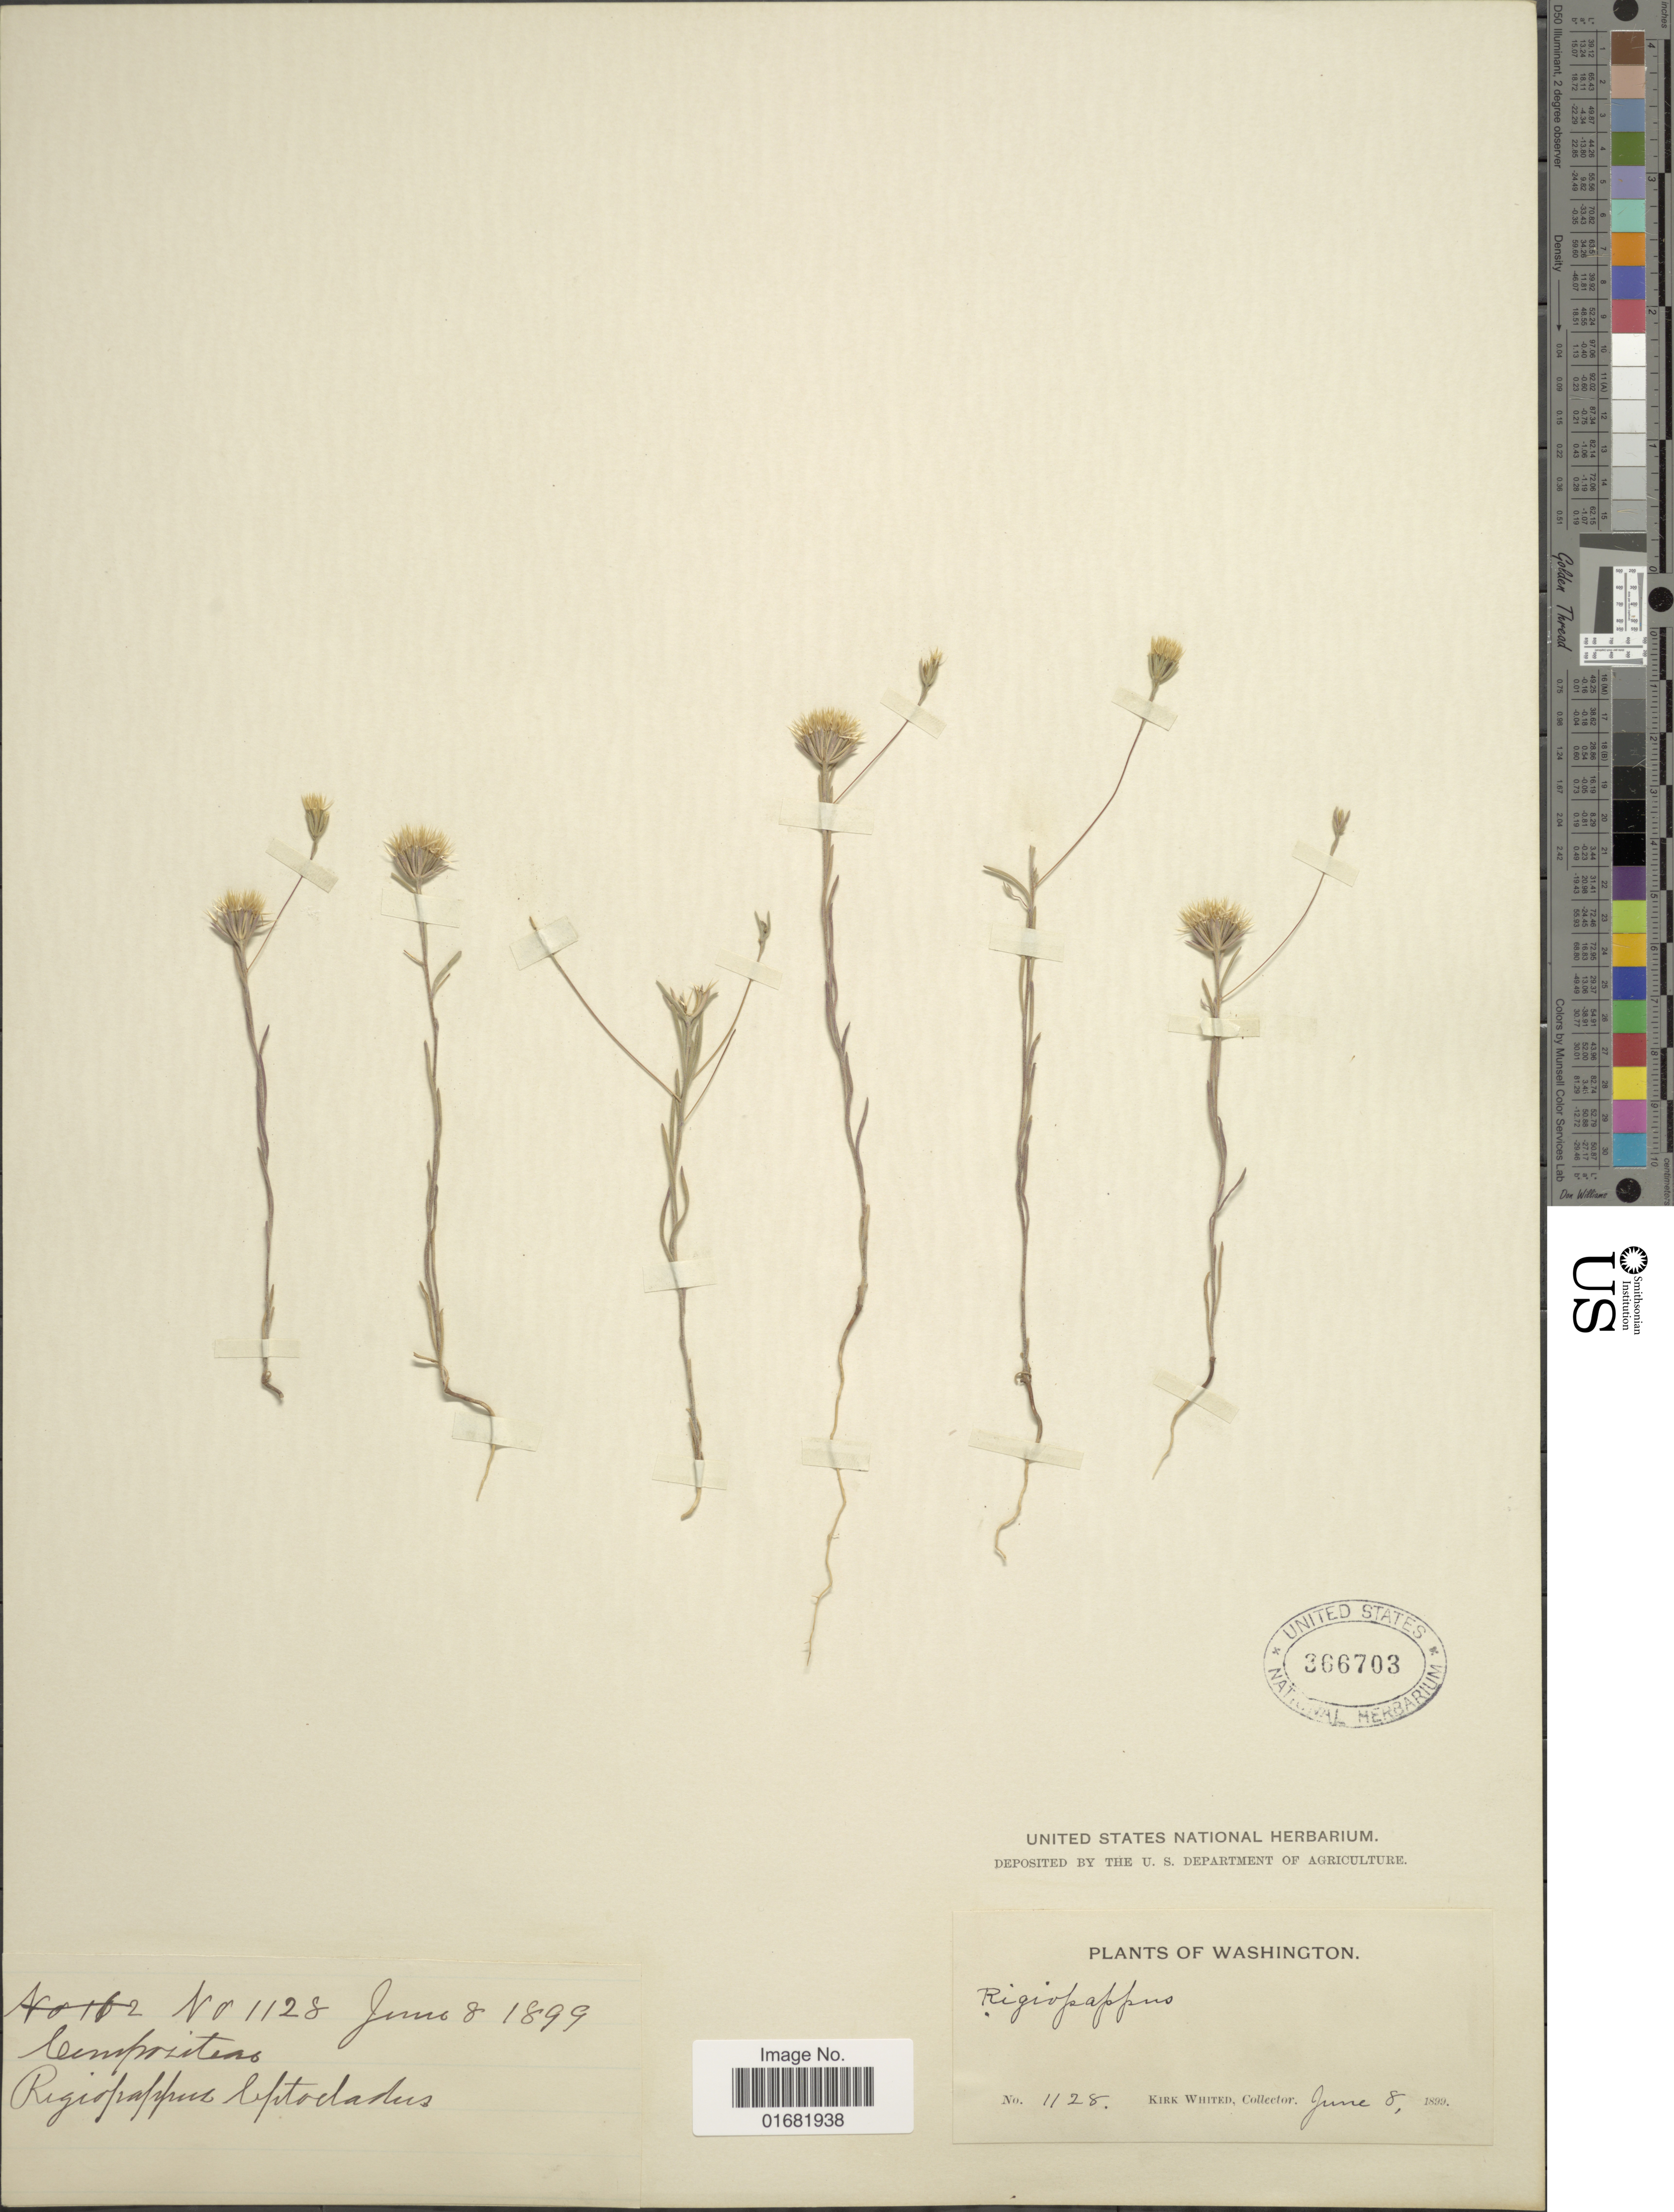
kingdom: Plantae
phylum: Tracheophyta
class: Magnoliopsida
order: Asterales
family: Asteraceae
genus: Rigiopappus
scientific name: Rigiopappus leptocladus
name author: A. Gray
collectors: K. Whited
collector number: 1128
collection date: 1899-06-08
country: United States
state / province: Washington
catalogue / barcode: US 366703